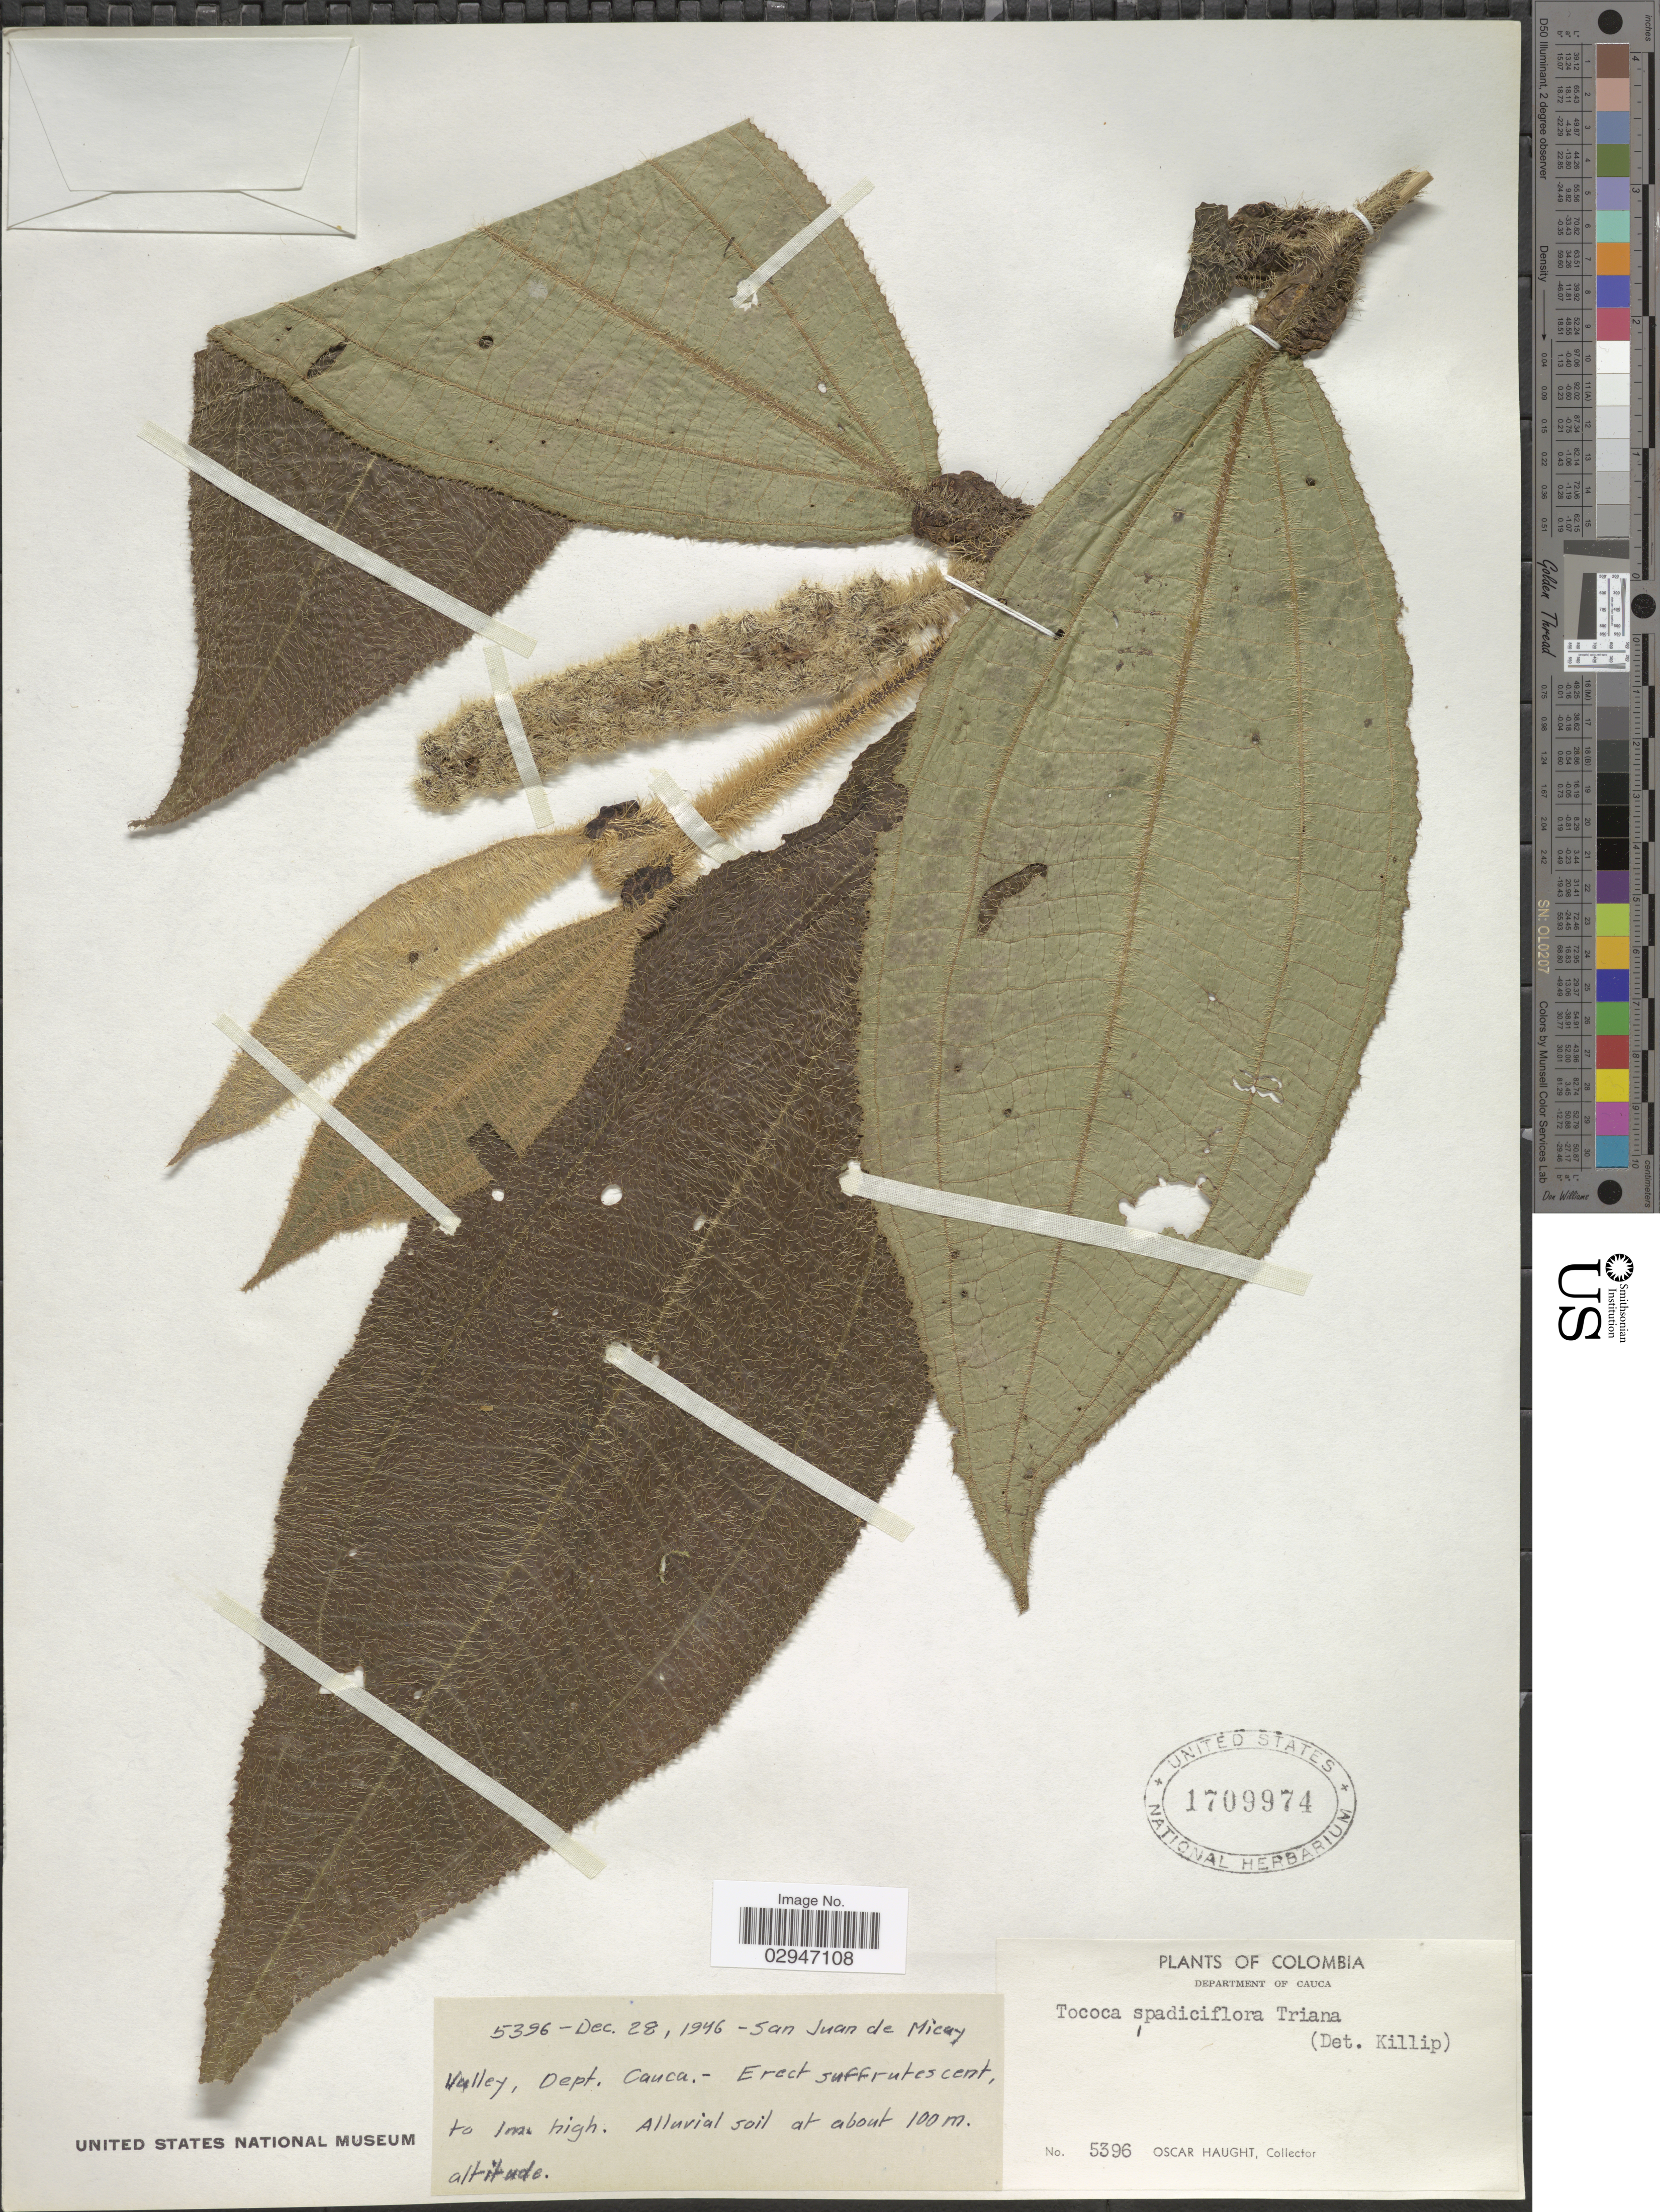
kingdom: Plantae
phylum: Tracheophyta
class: Magnoliopsida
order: Myrtales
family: Melastomataceae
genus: Tococa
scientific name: Tococa spadiciflora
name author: Triana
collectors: O. Haught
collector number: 5396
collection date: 1946-12-28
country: Colombia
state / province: Cauca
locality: Department of Cauca. San Juan de Micay Valley.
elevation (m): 100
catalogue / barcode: US 1709974